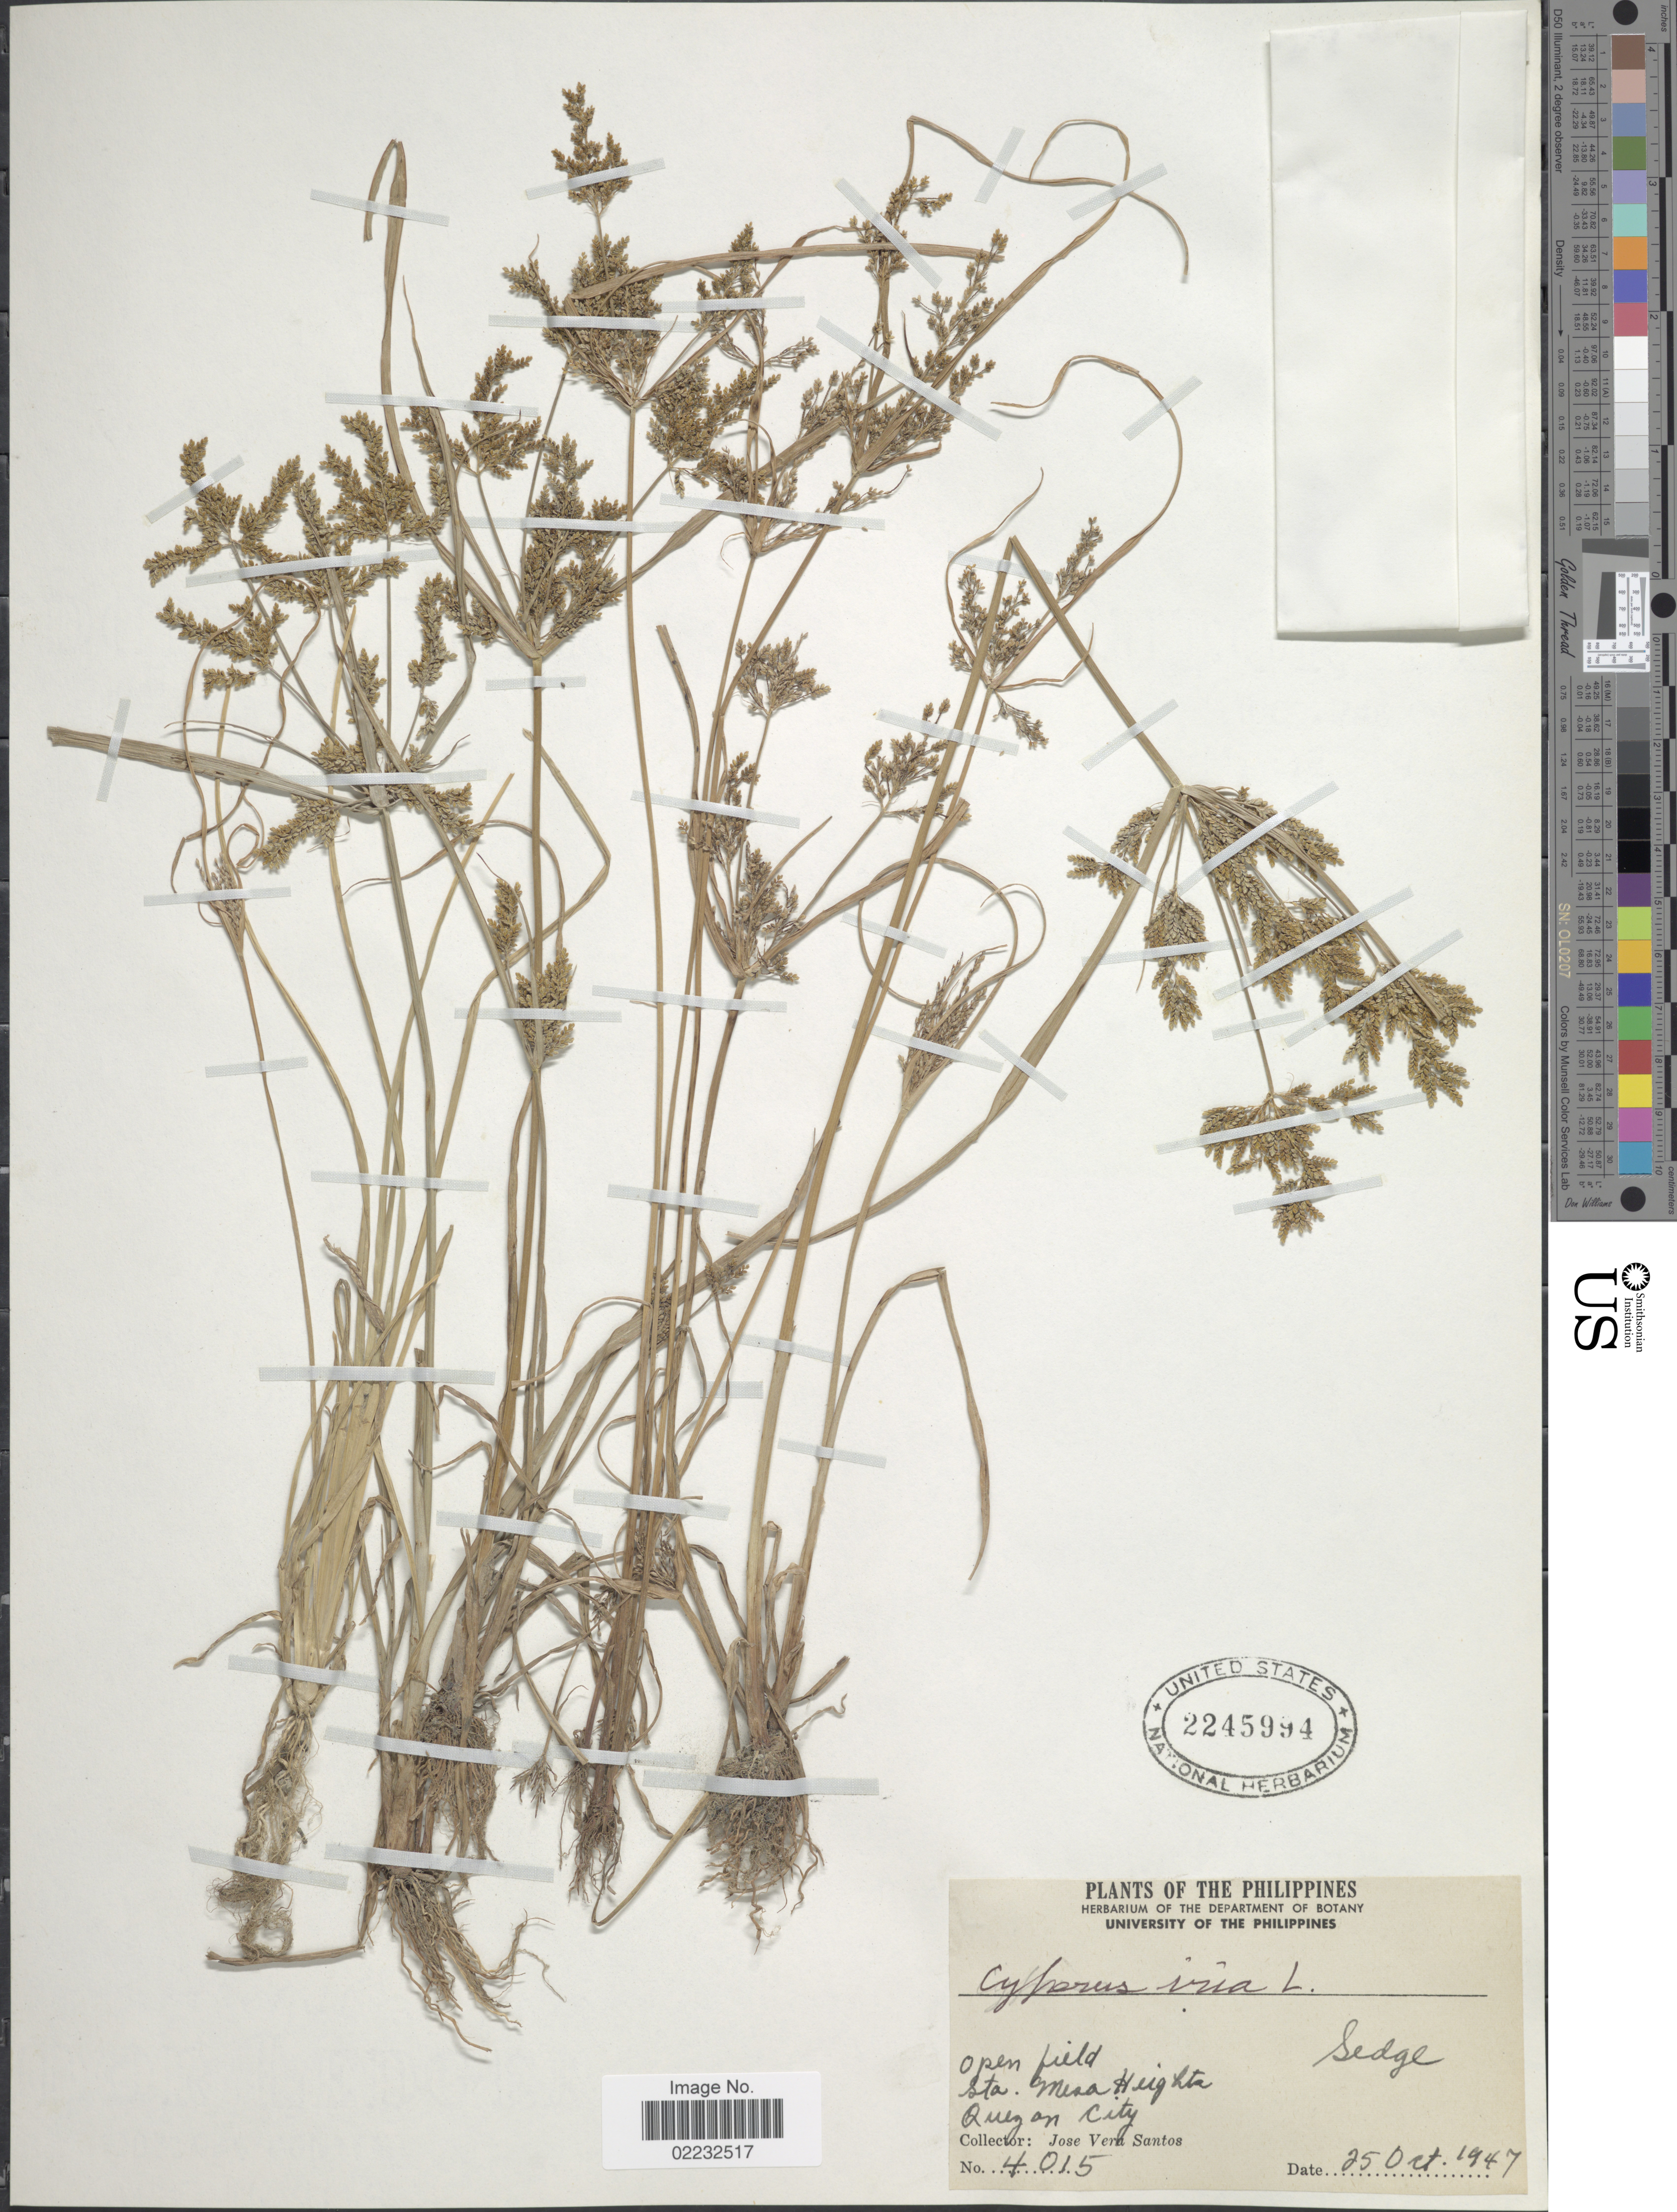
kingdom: Plantae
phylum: Tracheophyta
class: Liliopsida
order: Poales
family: Cyperaceae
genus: Cyperus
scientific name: Cyperus iria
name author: L.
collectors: J. V. Santos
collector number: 4015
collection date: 1947-10-25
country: Philippines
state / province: National Capital Region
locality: Sta. Mesa Heights, Quezon City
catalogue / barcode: US 2245994